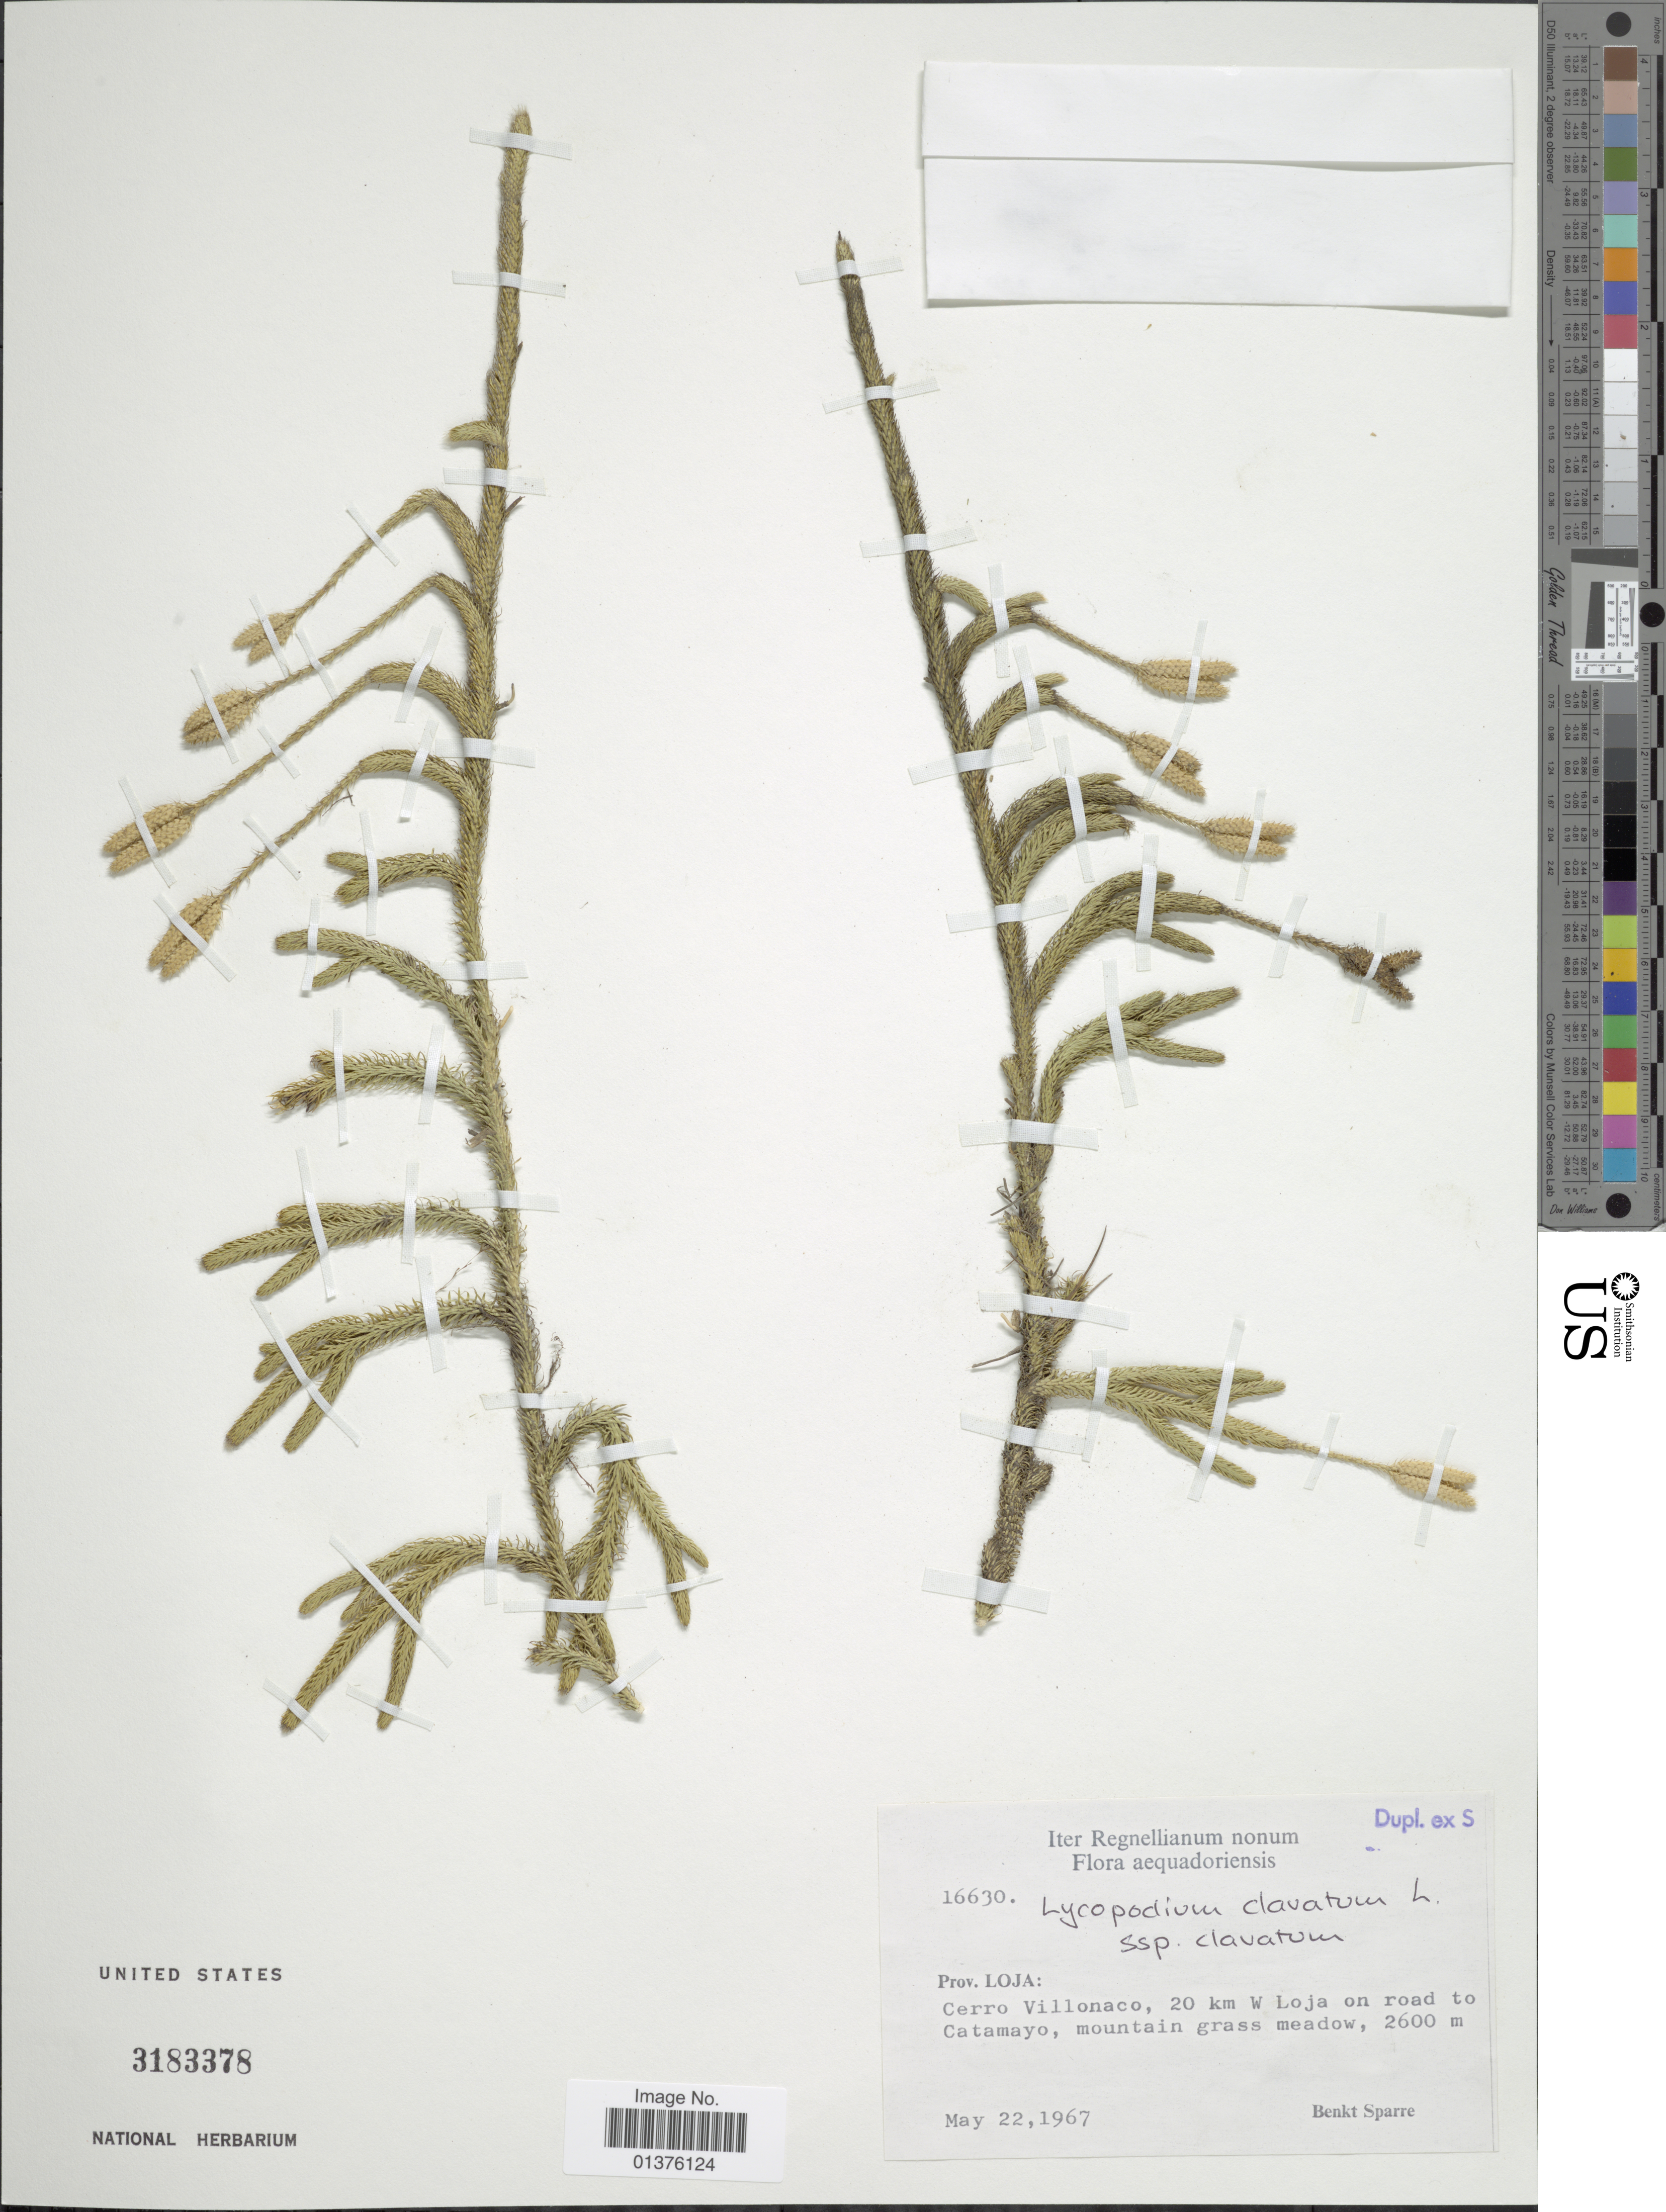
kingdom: Plantae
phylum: Tracheophyta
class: Lycopodiopsida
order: Lycopodiales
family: Lycopodiaceae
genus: Lycopodium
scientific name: Lycopodium clavatum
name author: L.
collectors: B. Sparre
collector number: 16630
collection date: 1967-05-22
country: Ecuador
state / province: Loja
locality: Cerro Villonaco, 20km W Loja on road to Catamayo, mountain grass meadow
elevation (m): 2600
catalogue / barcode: US 3183378